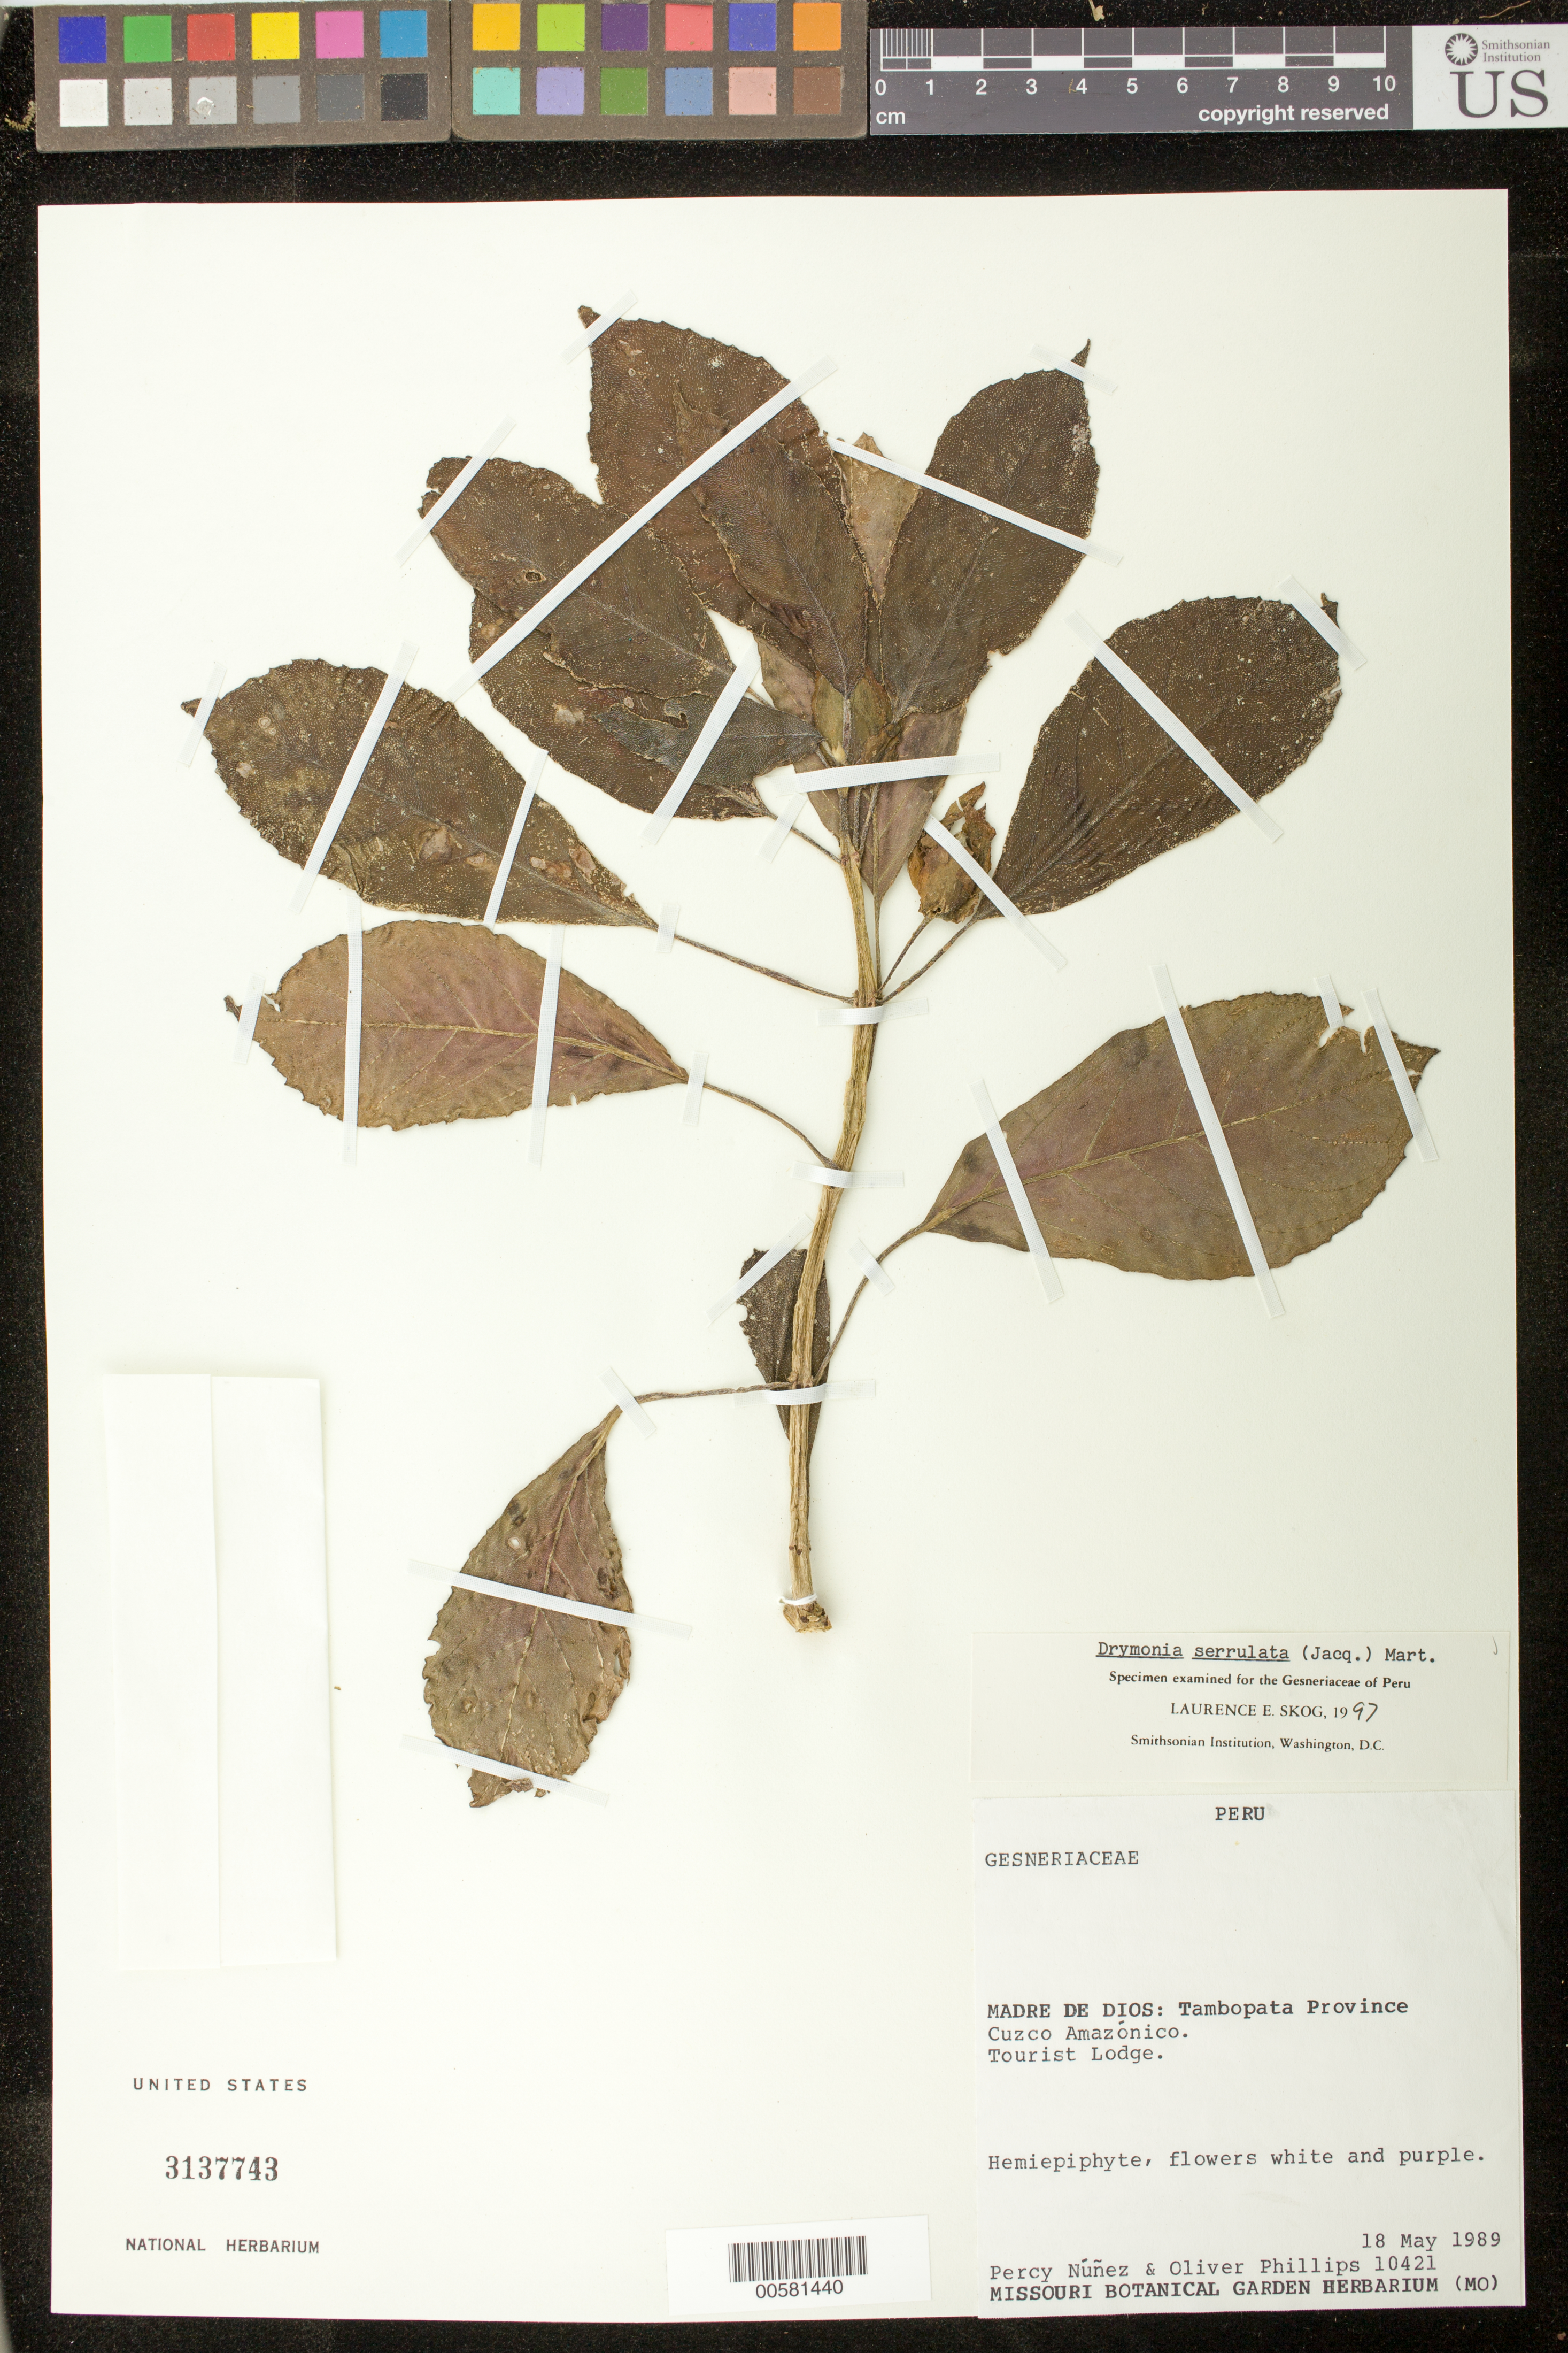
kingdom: Plantae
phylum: Tracheophyta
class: Magnoliopsida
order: Lamiales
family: Gesneriaceae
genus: Drymonia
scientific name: Drymonia serrulata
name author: (Jacq.) Mart.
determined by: Skog, Laurence E.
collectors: P. Núñez V. & O. Phillips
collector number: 10421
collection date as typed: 18 May 1989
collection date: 1989-05-18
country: Peru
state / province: Madre de Dios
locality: Prov. Tambopata; Cuzco Amazónico, Tourist Lodge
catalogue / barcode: US 3137743